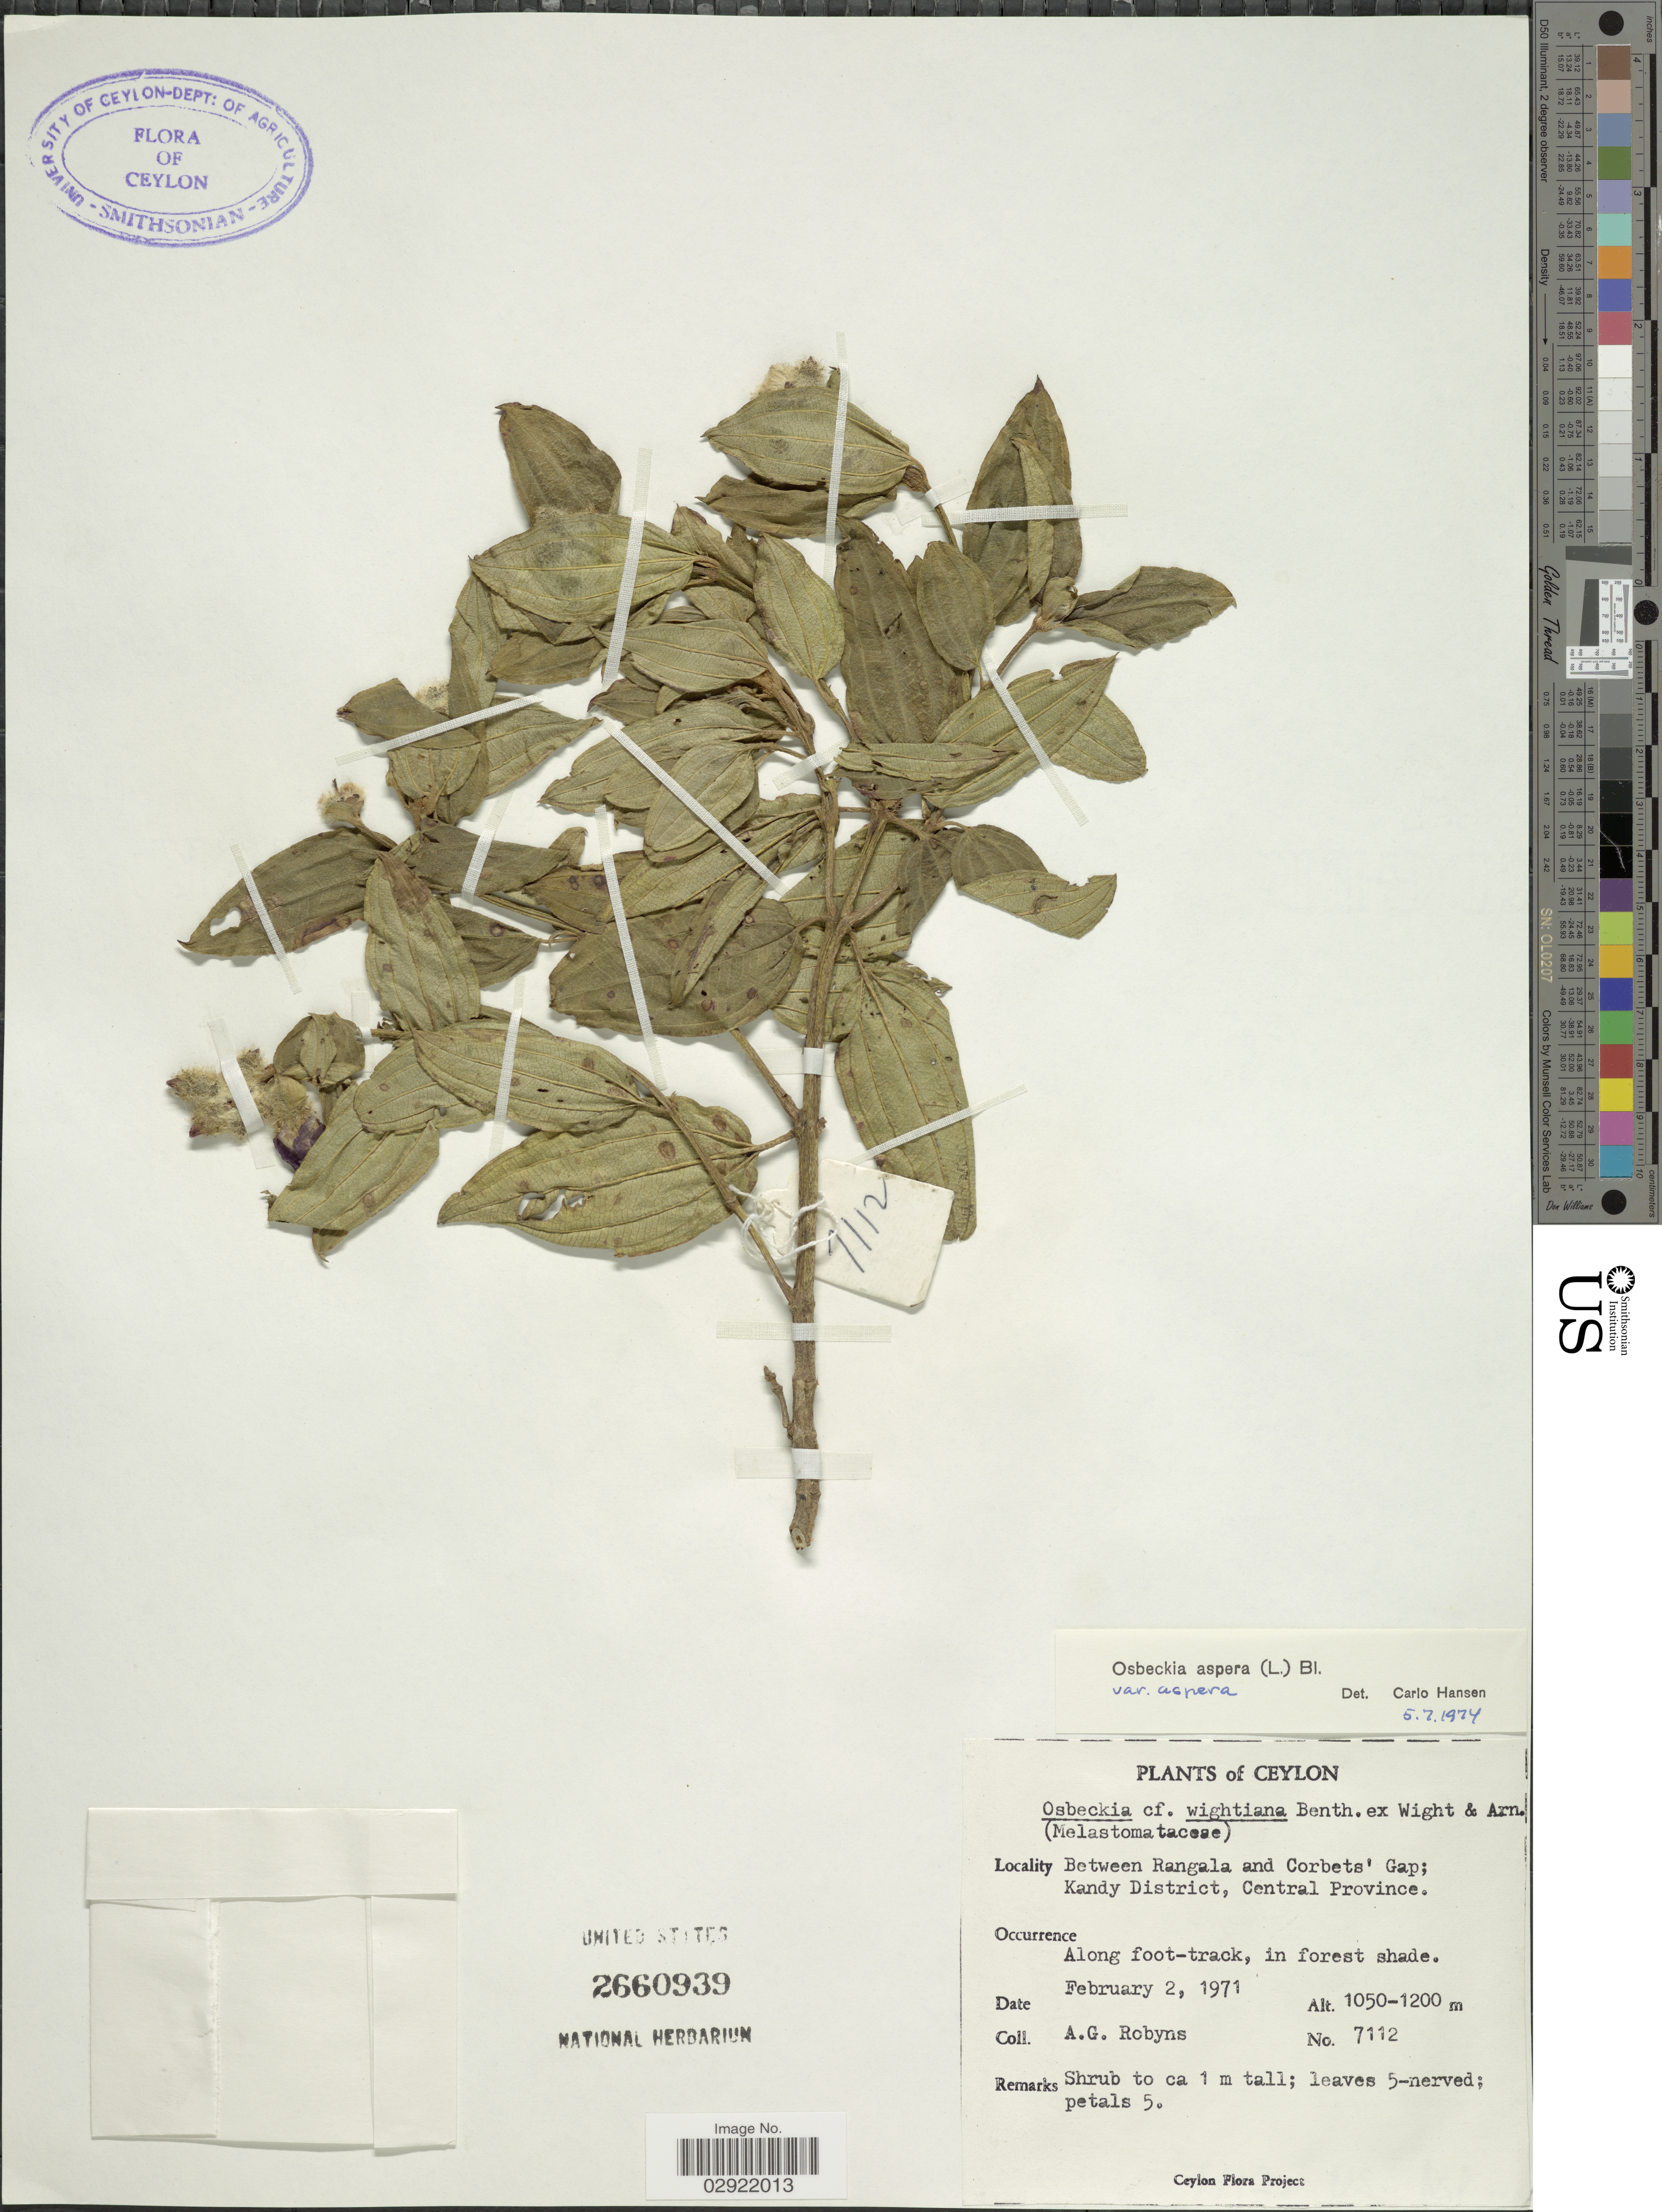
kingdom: Plantae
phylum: Tracheophyta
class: Magnoliopsida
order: Myrtales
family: Melastomataceae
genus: Osbeckia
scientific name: Osbeckia aspera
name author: Blume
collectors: A. Robyns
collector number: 7112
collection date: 1971-02-02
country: Sri Lanka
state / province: Central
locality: Ceylon. Between Rangala and Corbets' Gap; Kandy District.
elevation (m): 1050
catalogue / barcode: US 2660939